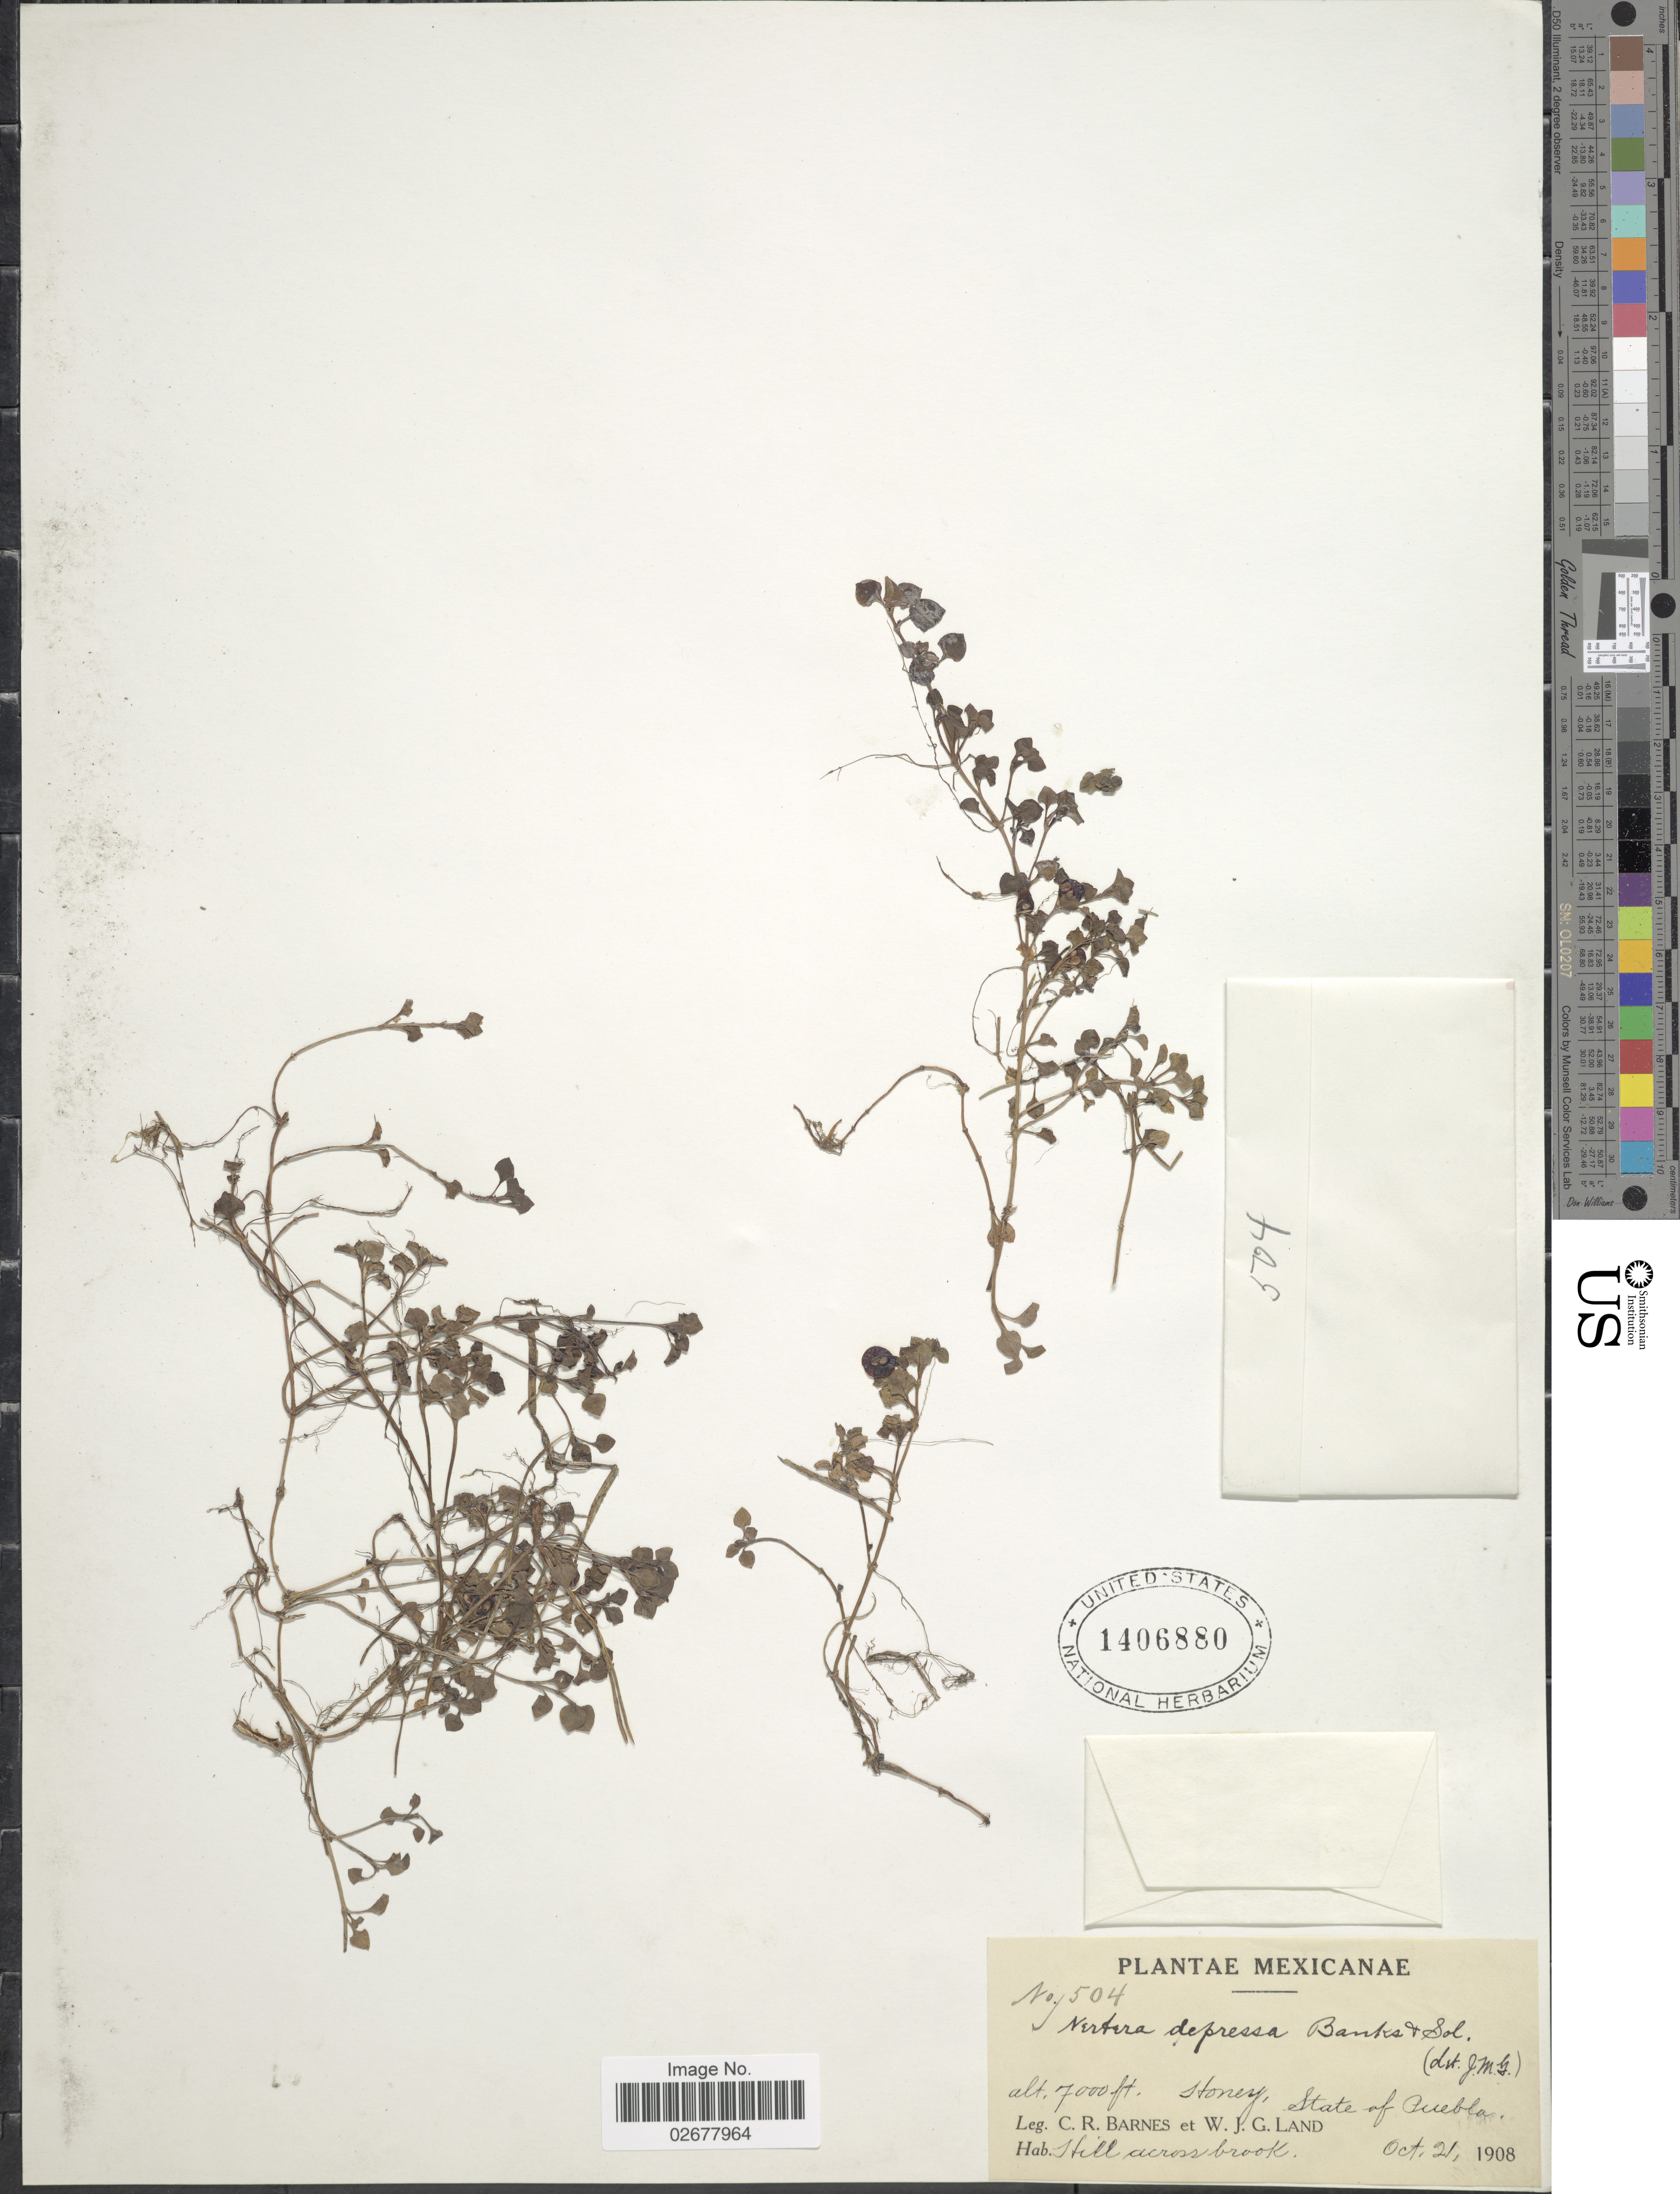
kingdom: Plantae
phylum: Tracheophyta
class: Magnoliopsida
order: Gentianales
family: Rubiaceae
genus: Nertera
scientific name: Nertera depressa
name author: Banks & Sol. ex Gaertn.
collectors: C. R. Barnes & W. J. G. Land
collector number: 504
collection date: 1908-10-21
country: Mexico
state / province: Puebla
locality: Honey, Hill across brook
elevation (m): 2134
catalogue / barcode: US 1406880